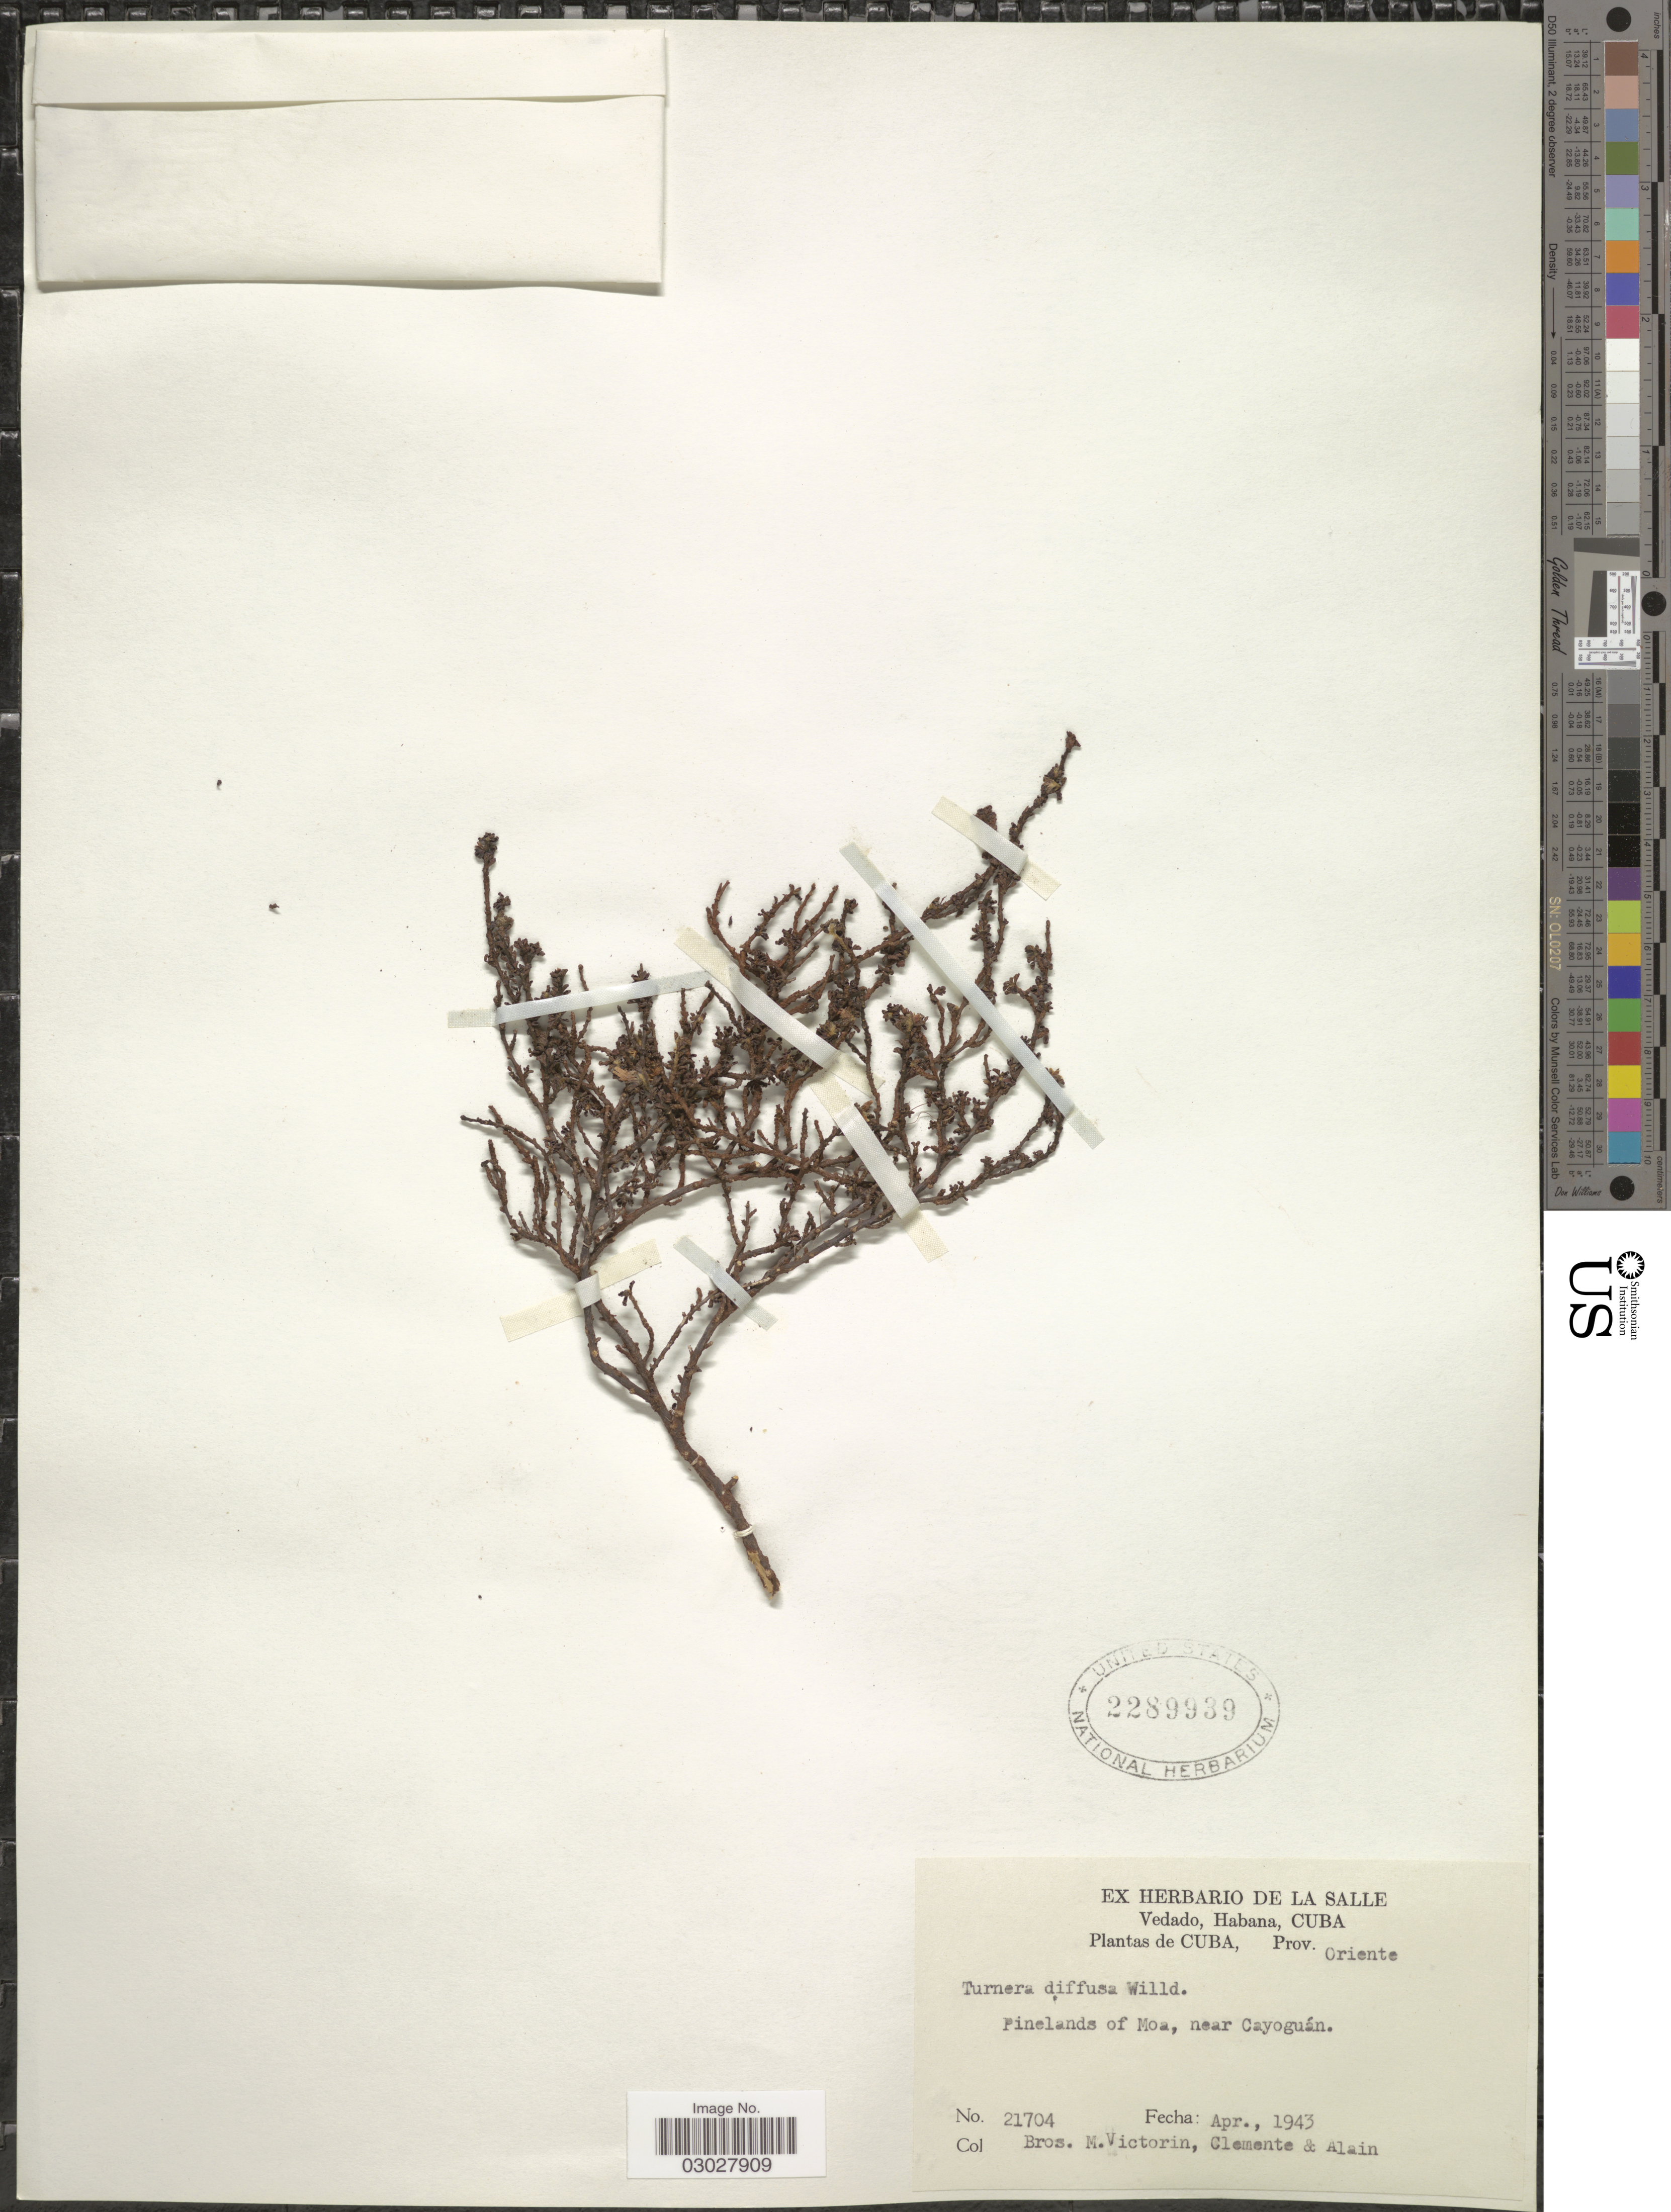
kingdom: Plantae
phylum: Tracheophyta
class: Magnoliopsida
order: Malpighiales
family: Turneraceae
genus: Turnera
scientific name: Turnera diffusa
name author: Willd. ex Schult.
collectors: Fr. Marie-Victorin, Bro. Clemente & Alain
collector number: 21704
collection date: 1943-04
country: Cuba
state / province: Oriente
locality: Pinelands of Moa, near Cayoguán.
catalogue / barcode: US 2289939